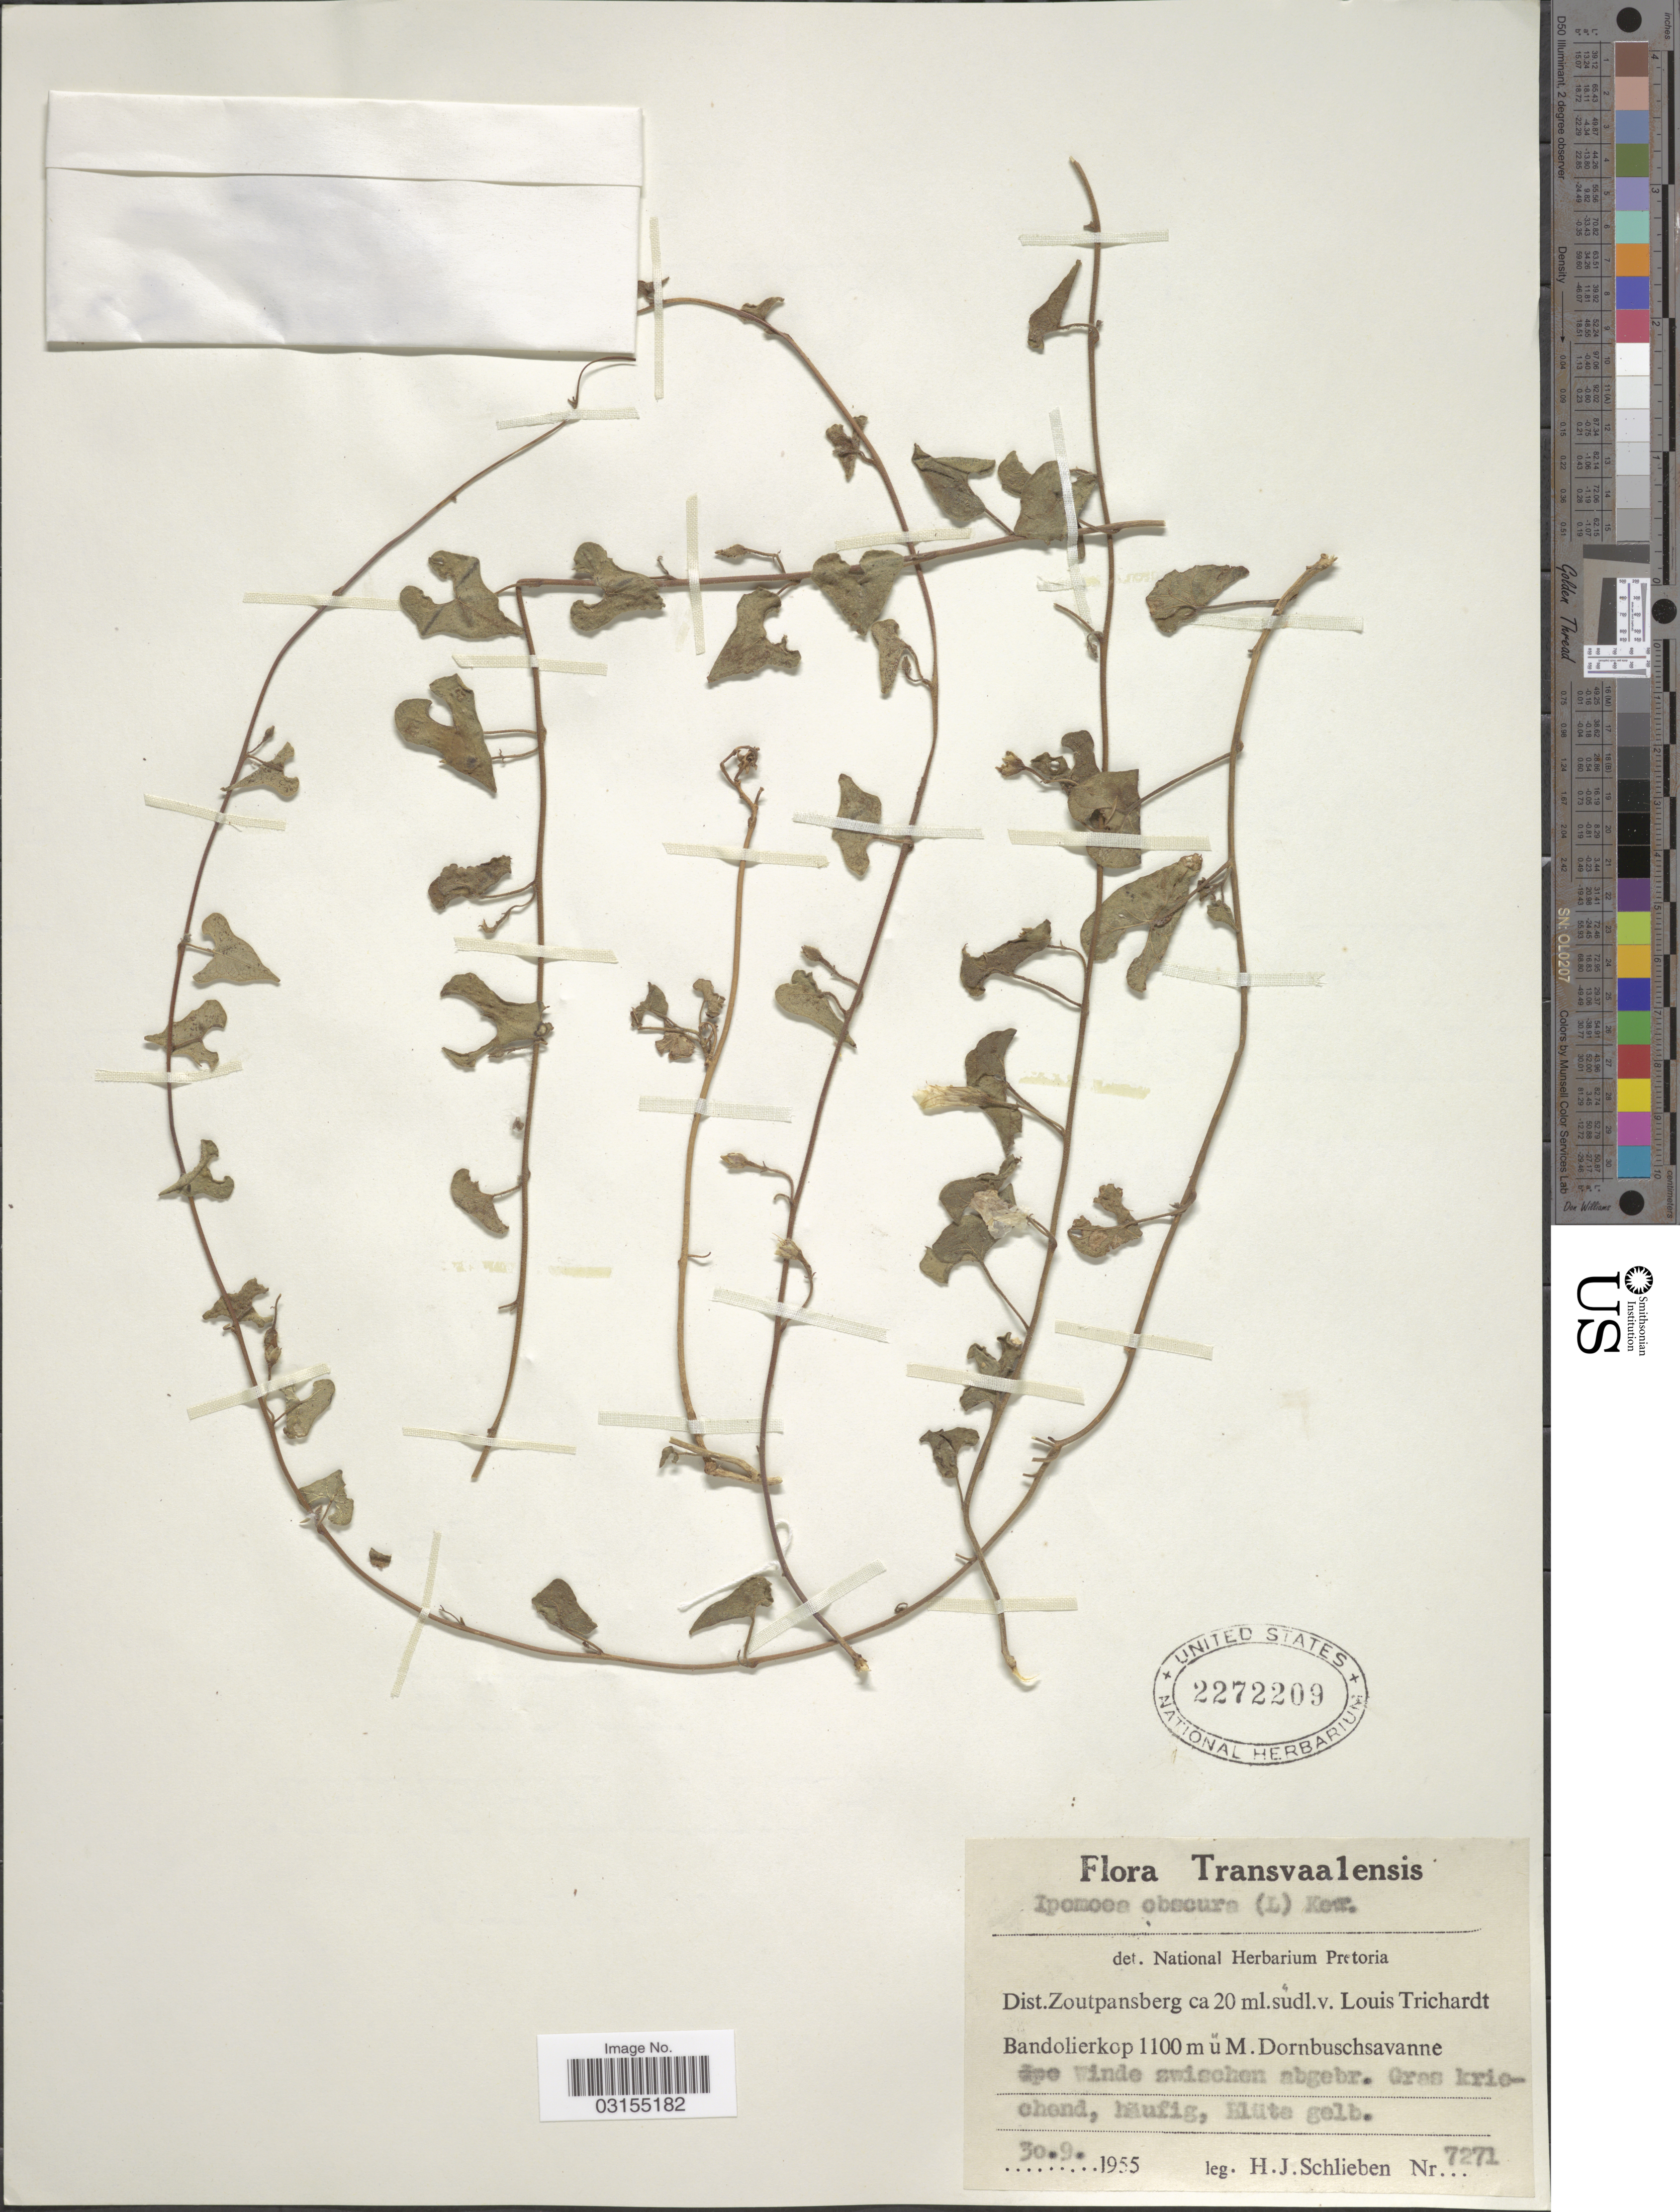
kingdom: Plantae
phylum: Tracheophyta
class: Magnoliopsida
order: Solanales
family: Convolvulaceae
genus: Ipomoea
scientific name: Ipomoea obscura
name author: (L.) Ker Gawl.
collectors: H. J. Schlieben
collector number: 7271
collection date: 1955-09-30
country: South Africa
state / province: Limpopo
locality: Transvaalensis. Dist. Zoutpansberg ca 20 ml. südl. v. Louis Trichardt. Bandolierkop. Dornbuschsavanne.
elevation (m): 1100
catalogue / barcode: US 2272209